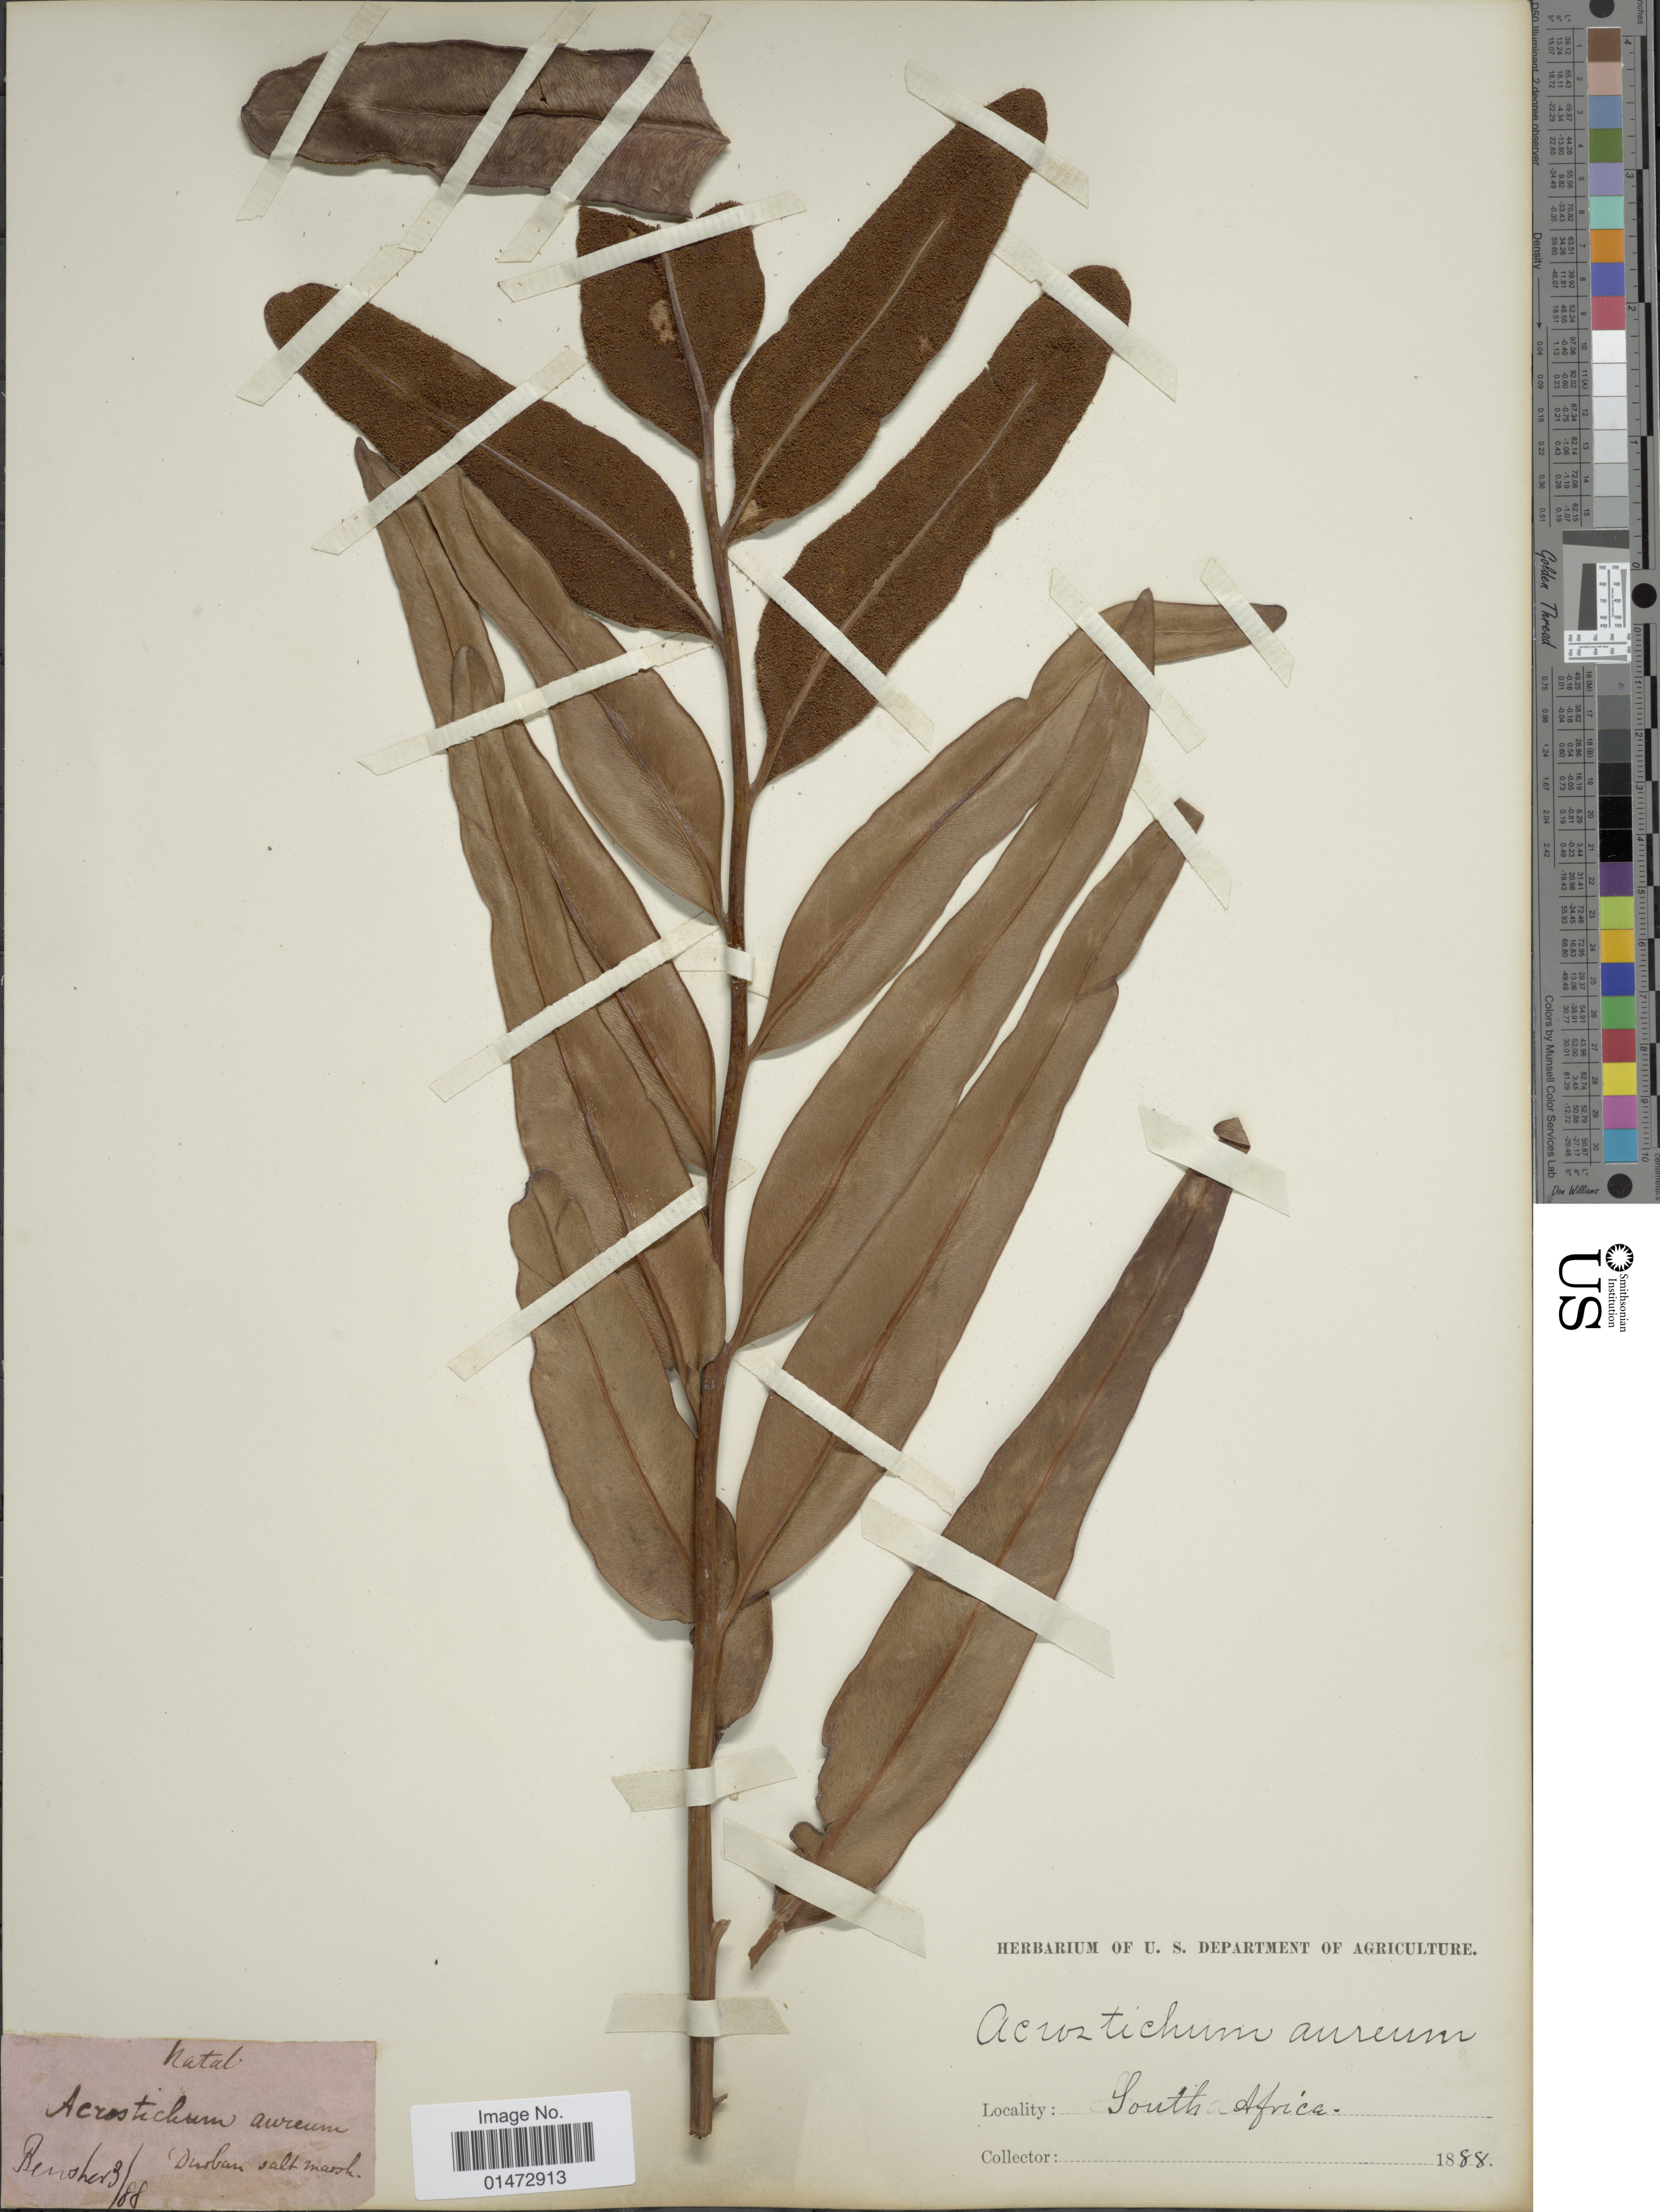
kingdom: Plantae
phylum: Tracheophyta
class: Polypodiopsida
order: Polypodiales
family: Pteridaceae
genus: Acrostichum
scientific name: Acrostichum aureum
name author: L.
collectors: Bewsher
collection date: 1888-03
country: South Africa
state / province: KwaZulu-Natal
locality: Durban salt marsh